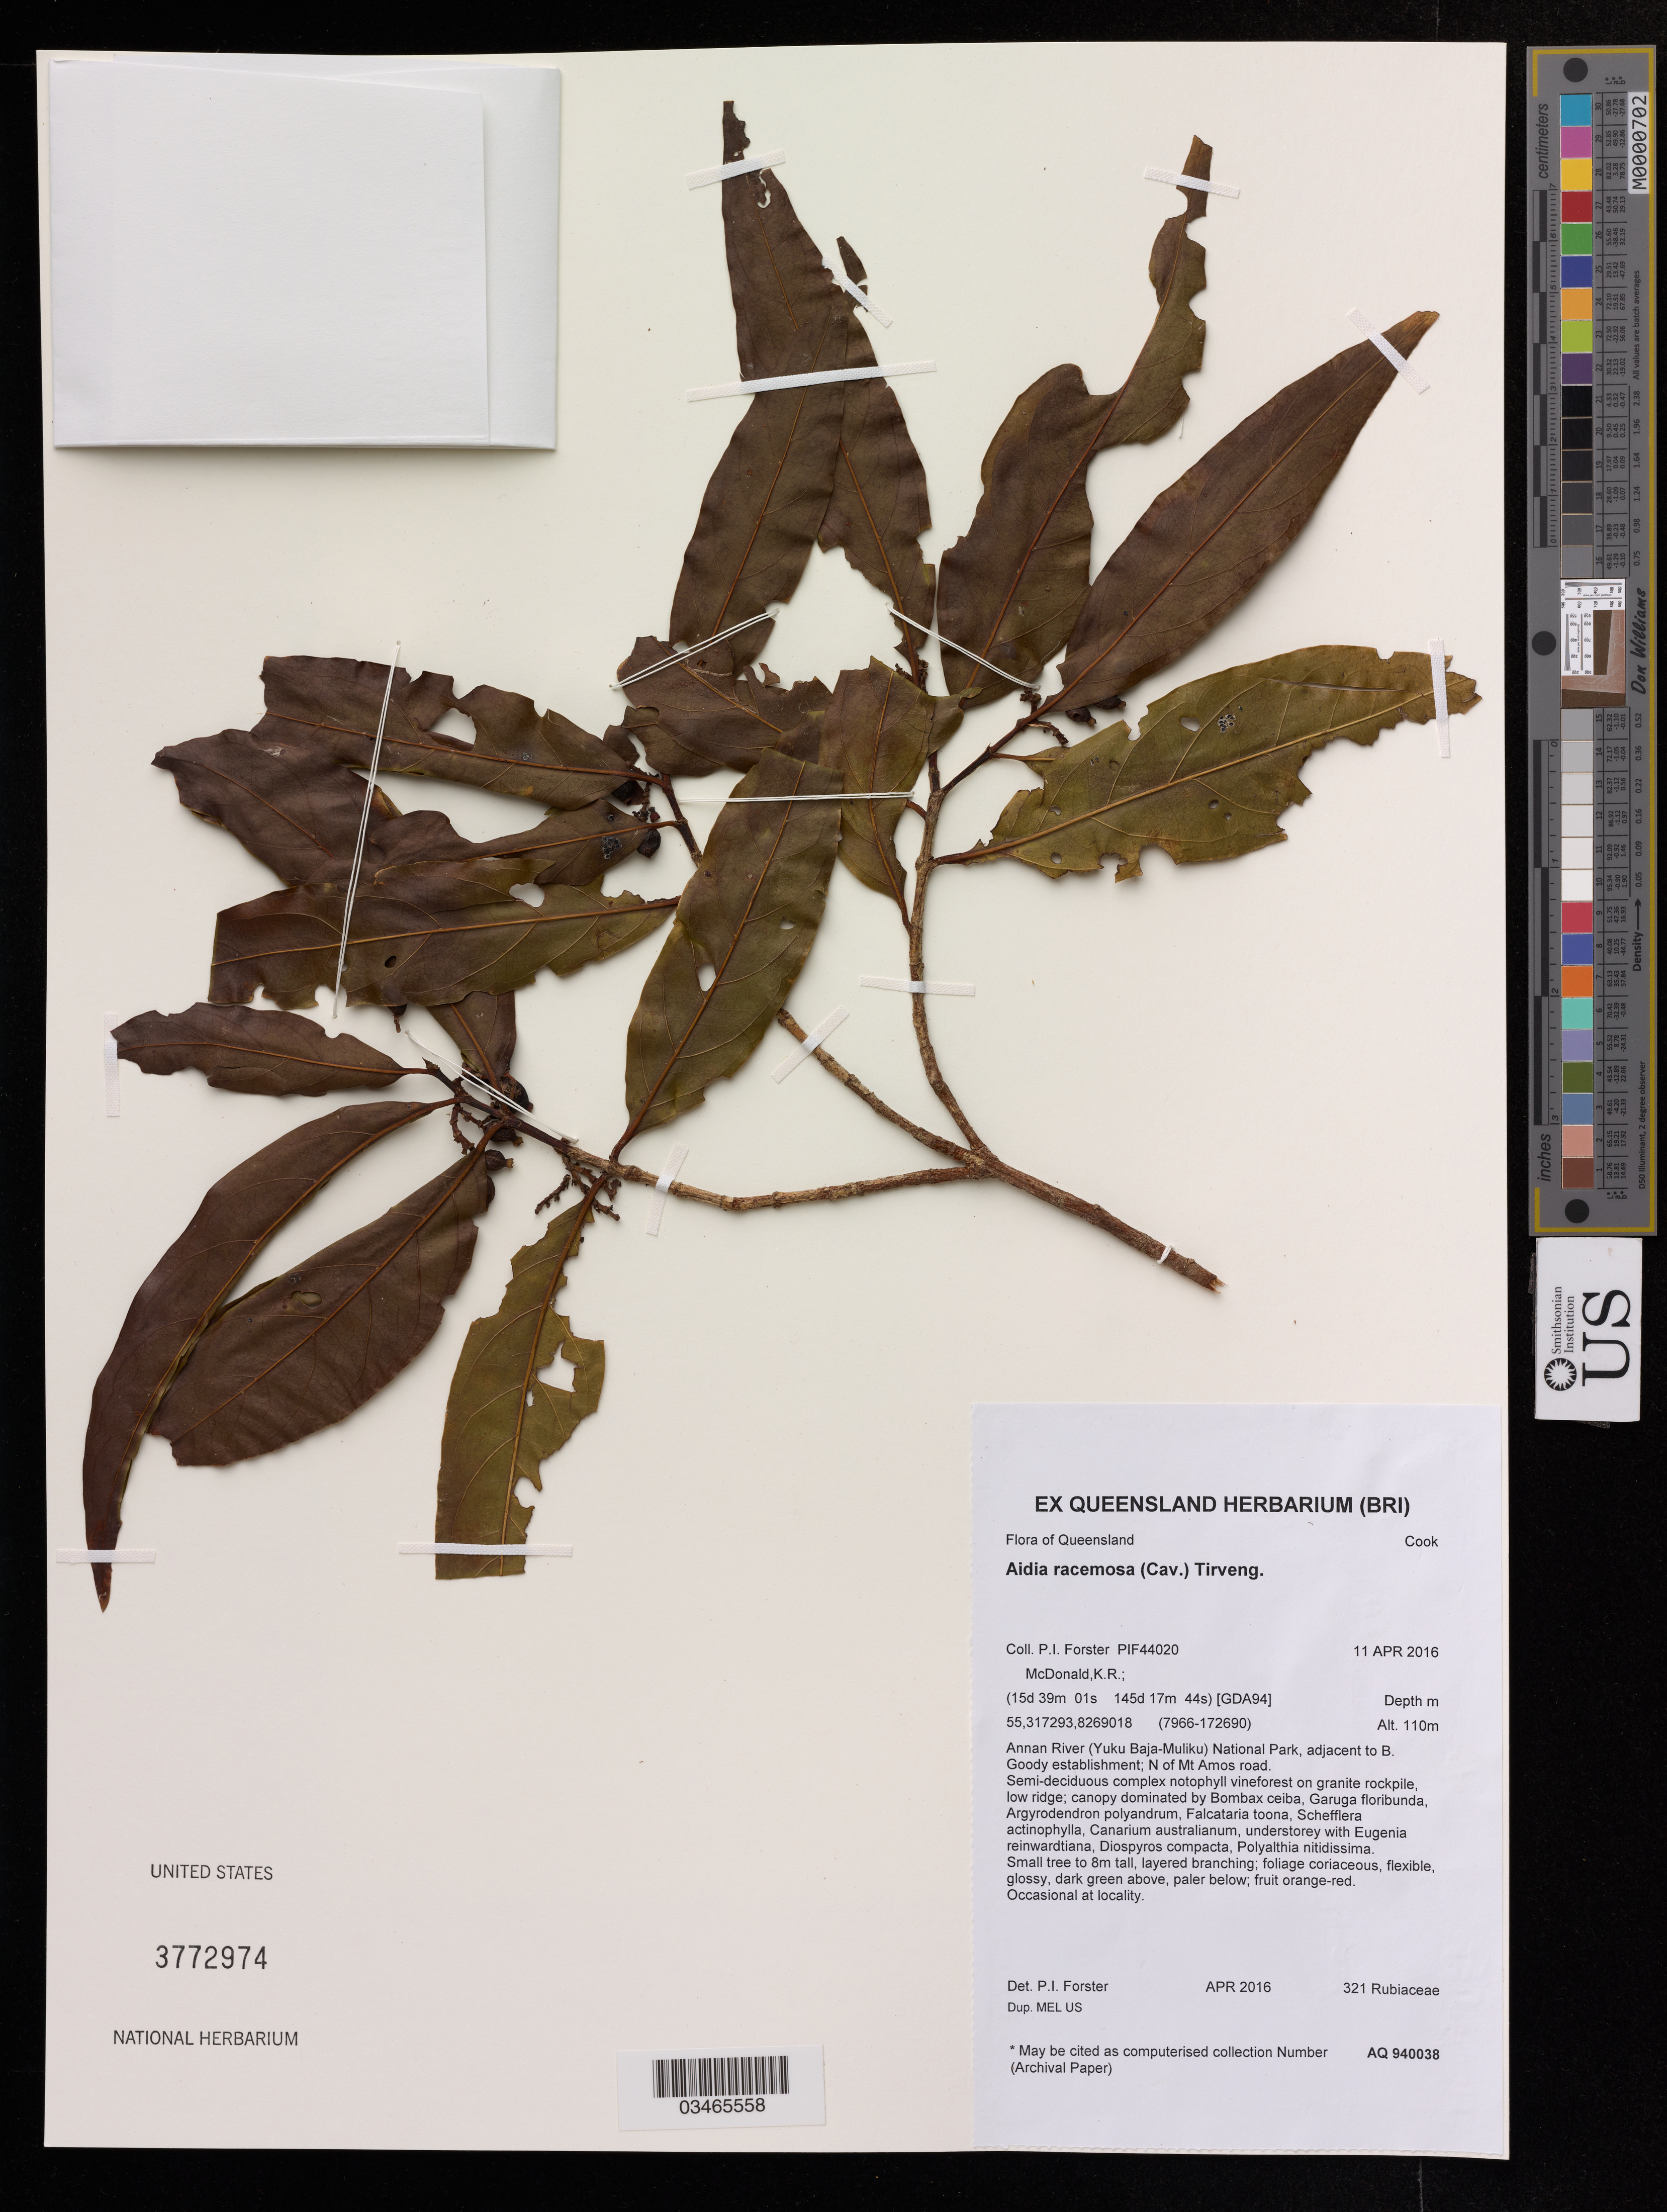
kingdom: Plantae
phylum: Tracheophyta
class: Magnoliopsida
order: Gentianales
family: Rubiaceae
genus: Aidia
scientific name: Aidia racemosa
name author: (Cav.) Tirv.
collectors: P. Forster & K. McDonald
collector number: PIF44020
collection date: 2016-04-11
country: Australia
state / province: Queensland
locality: Annan River (Yuku Baja-Muliku) National Park, adjacent to B. Goody establishment; N of Mt Amos road.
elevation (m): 110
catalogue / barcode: US 3772974